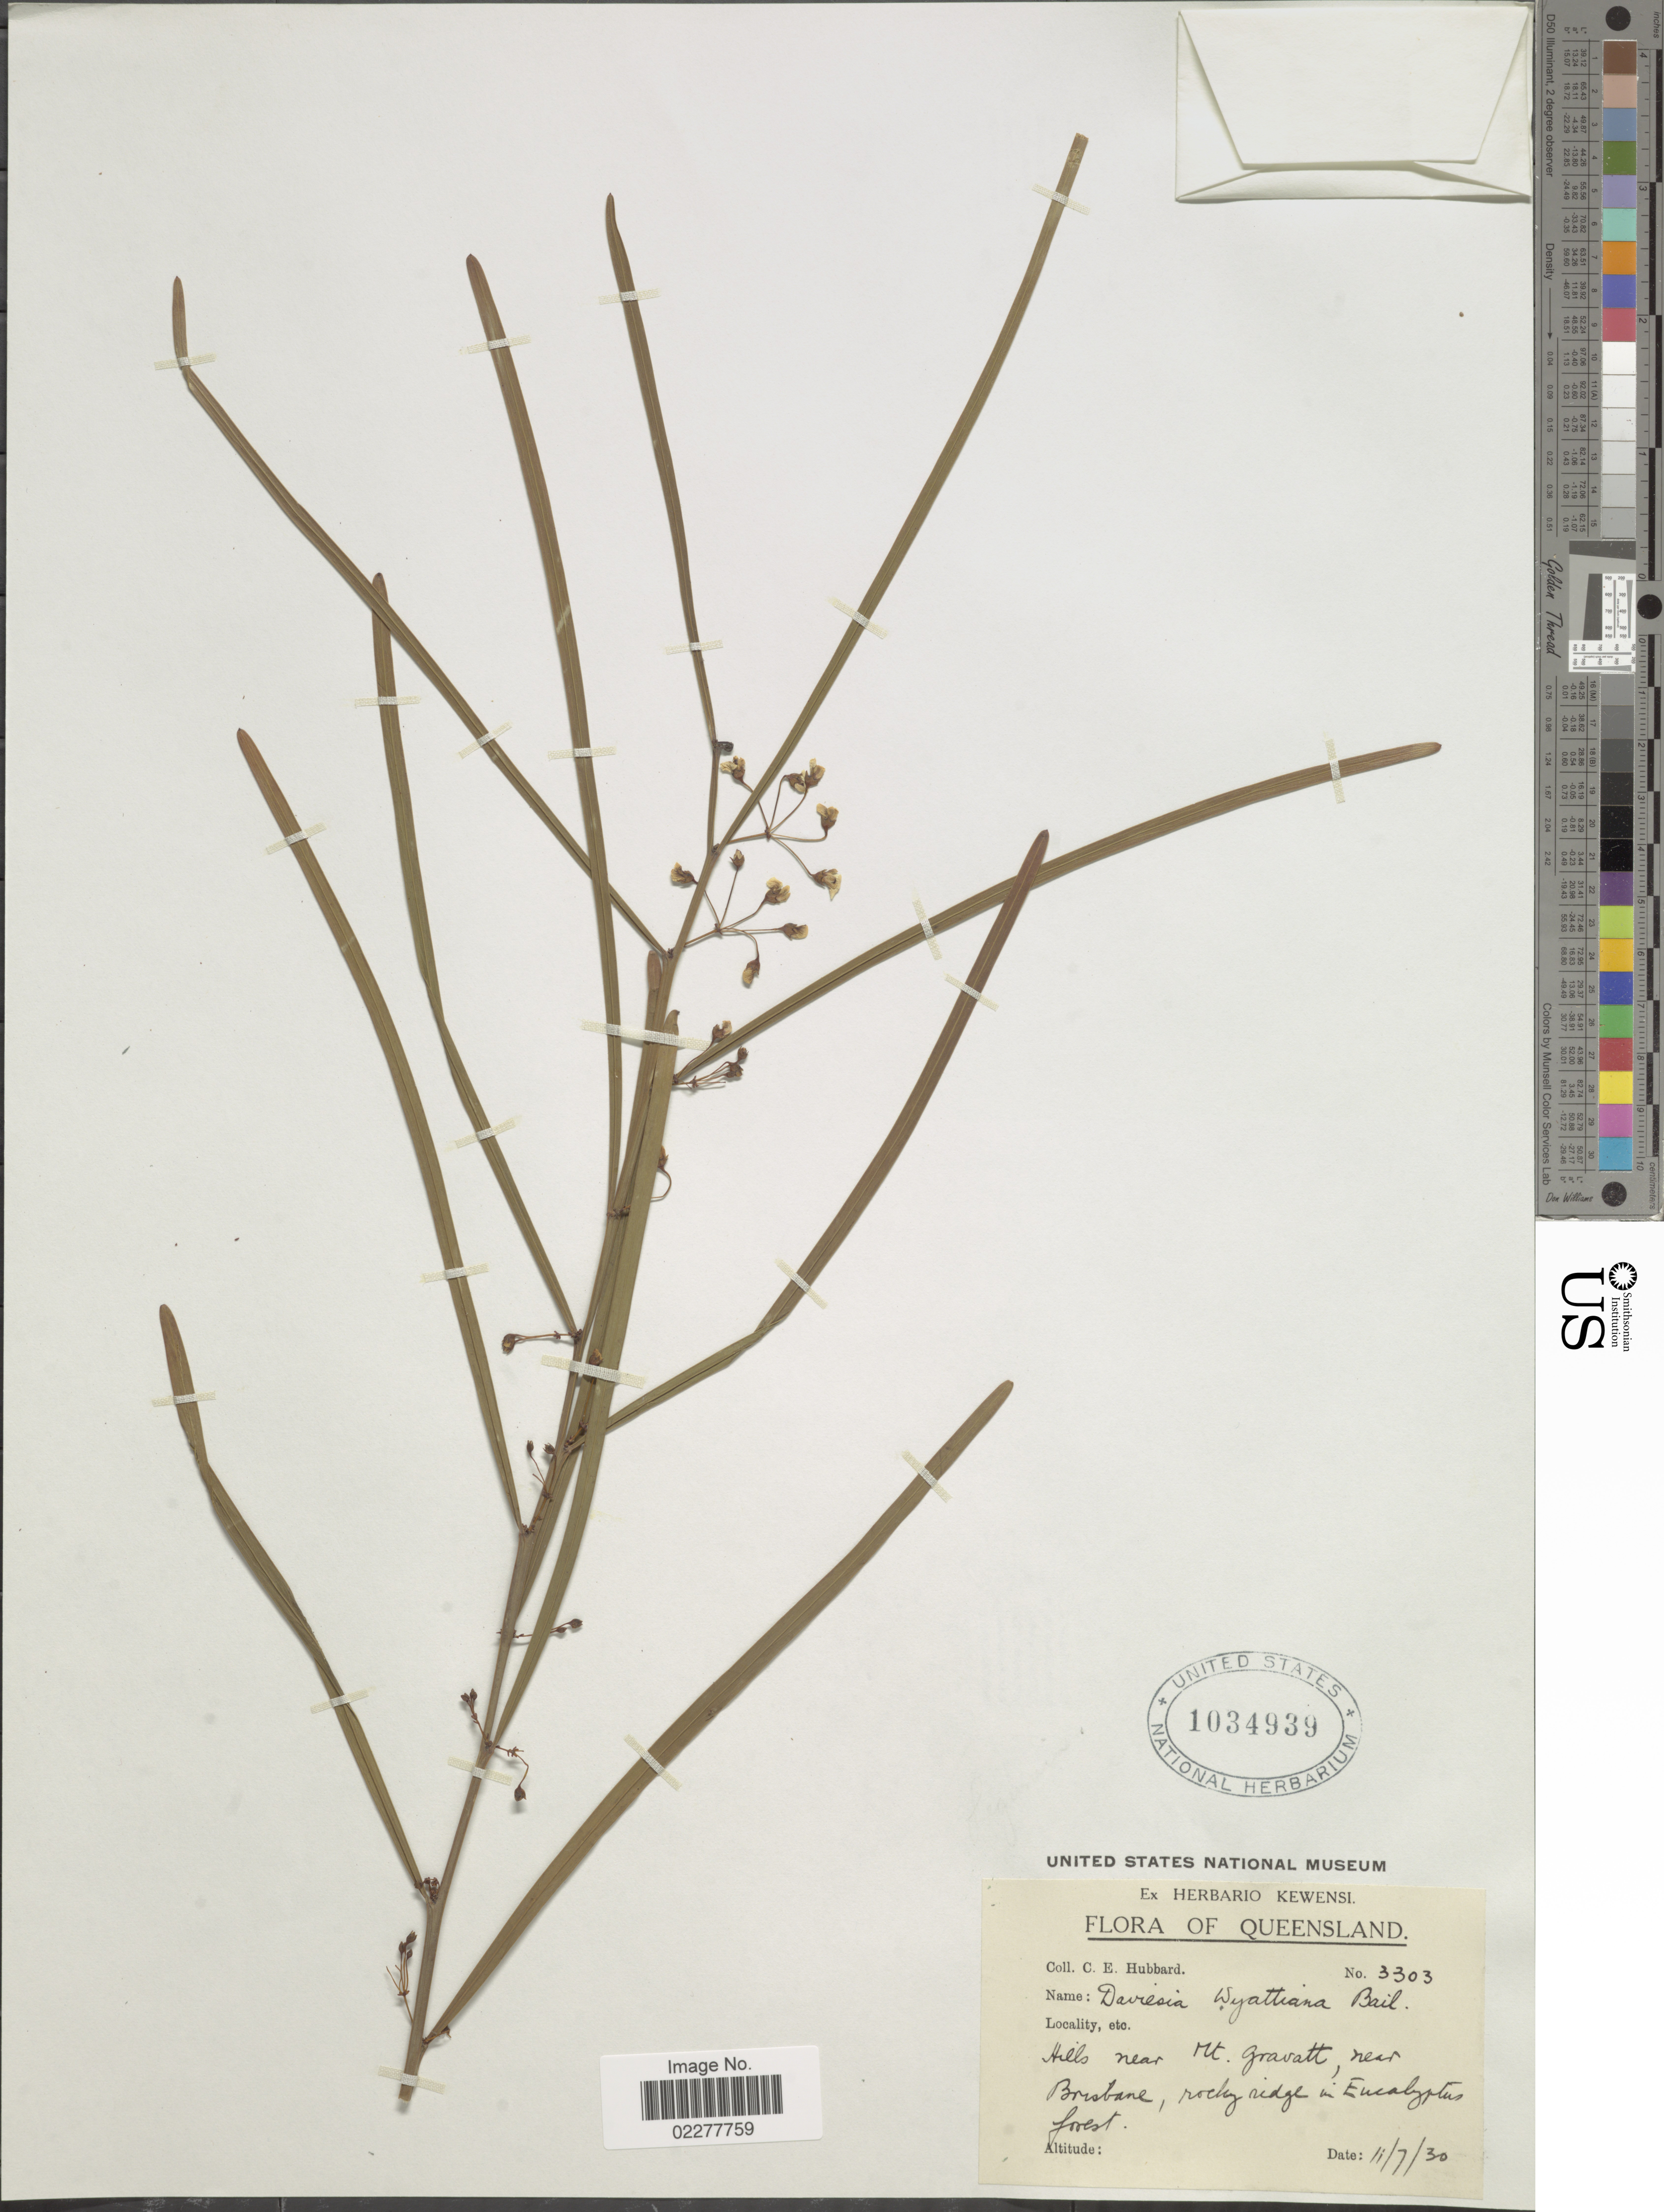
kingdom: Plantae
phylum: Tracheophyta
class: Magnoliopsida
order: Fabales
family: Fabaceae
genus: Daviesia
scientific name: Daviesia wyattiana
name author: F.M. Bailey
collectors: C. E. Hubbard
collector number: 3303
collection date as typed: Transcribed d/m/y: 11/7/30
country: Australia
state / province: Queensland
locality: Hills near Mt. Gravatt, near Brisbane.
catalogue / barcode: US 1034939